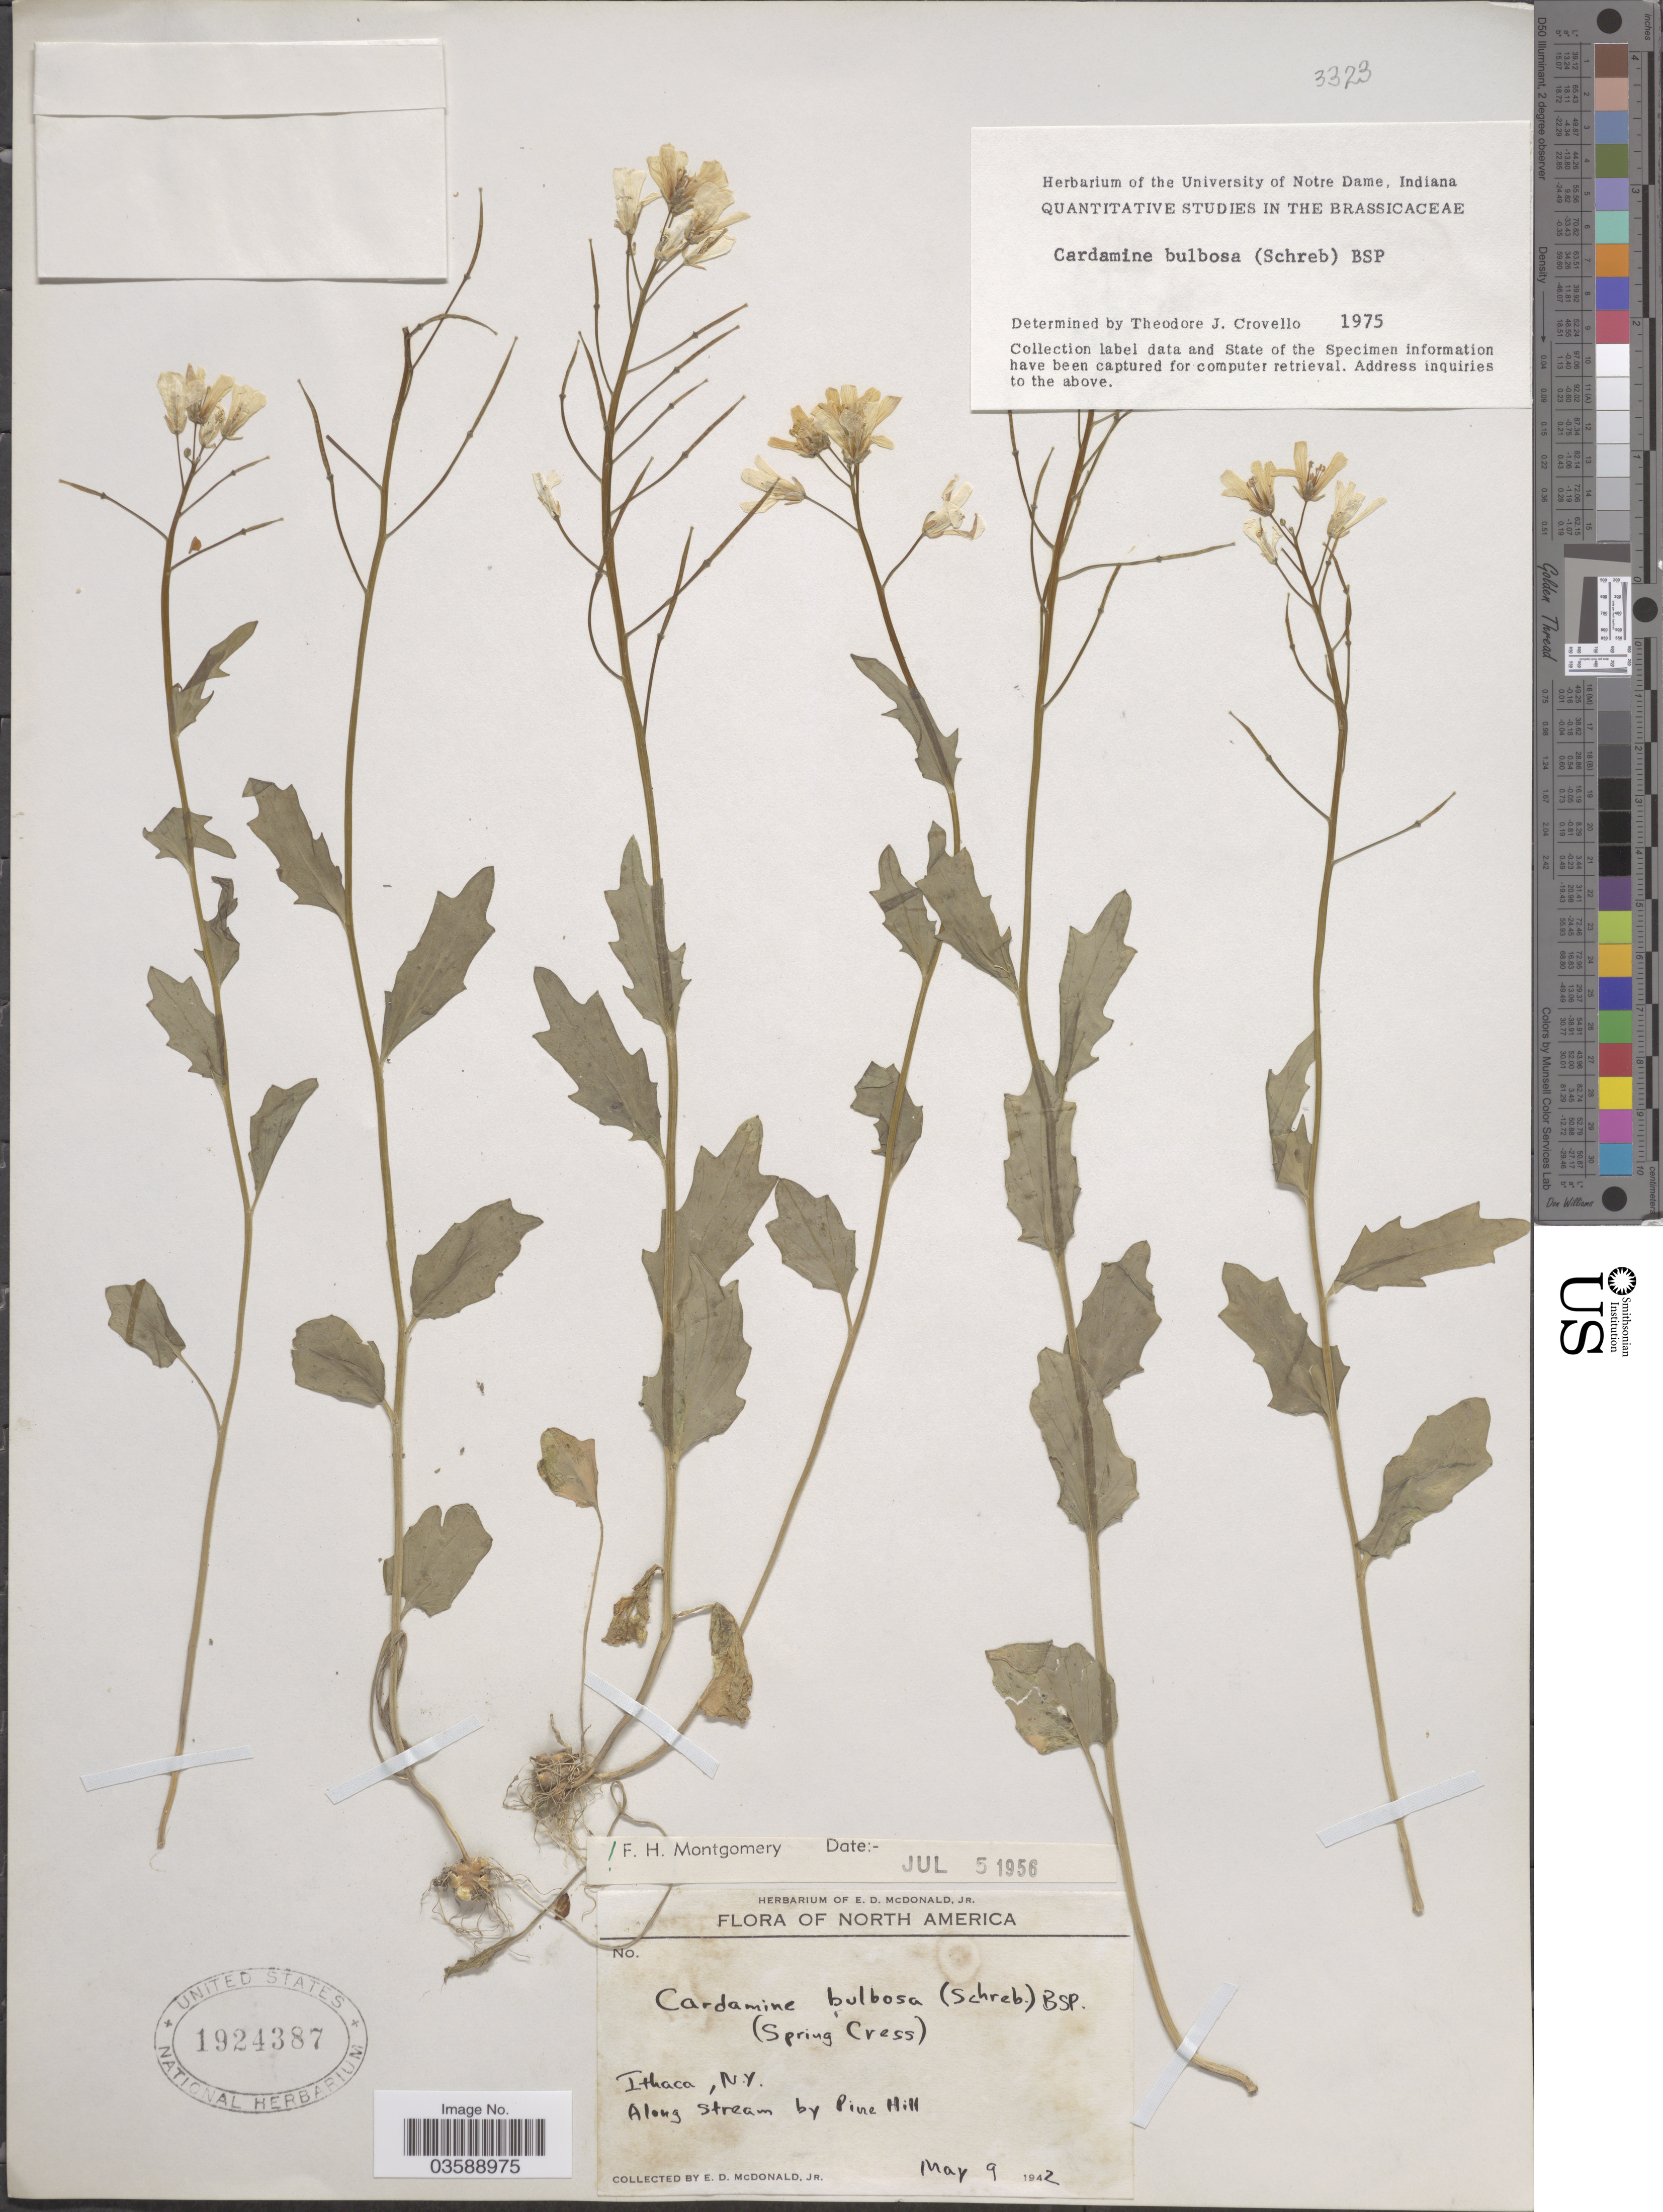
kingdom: Plantae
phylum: Tracheophyta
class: Magnoliopsida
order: Brassicales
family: Brassicaceae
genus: Cardamine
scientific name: Cardamine bulbosa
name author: (Schreb. ex Muhl.) Britton et al.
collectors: E. D. McDonald Jr.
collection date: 1942-05-09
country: United States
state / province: New York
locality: Ithaca. Along stream by Pine Hill.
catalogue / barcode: US 1924387